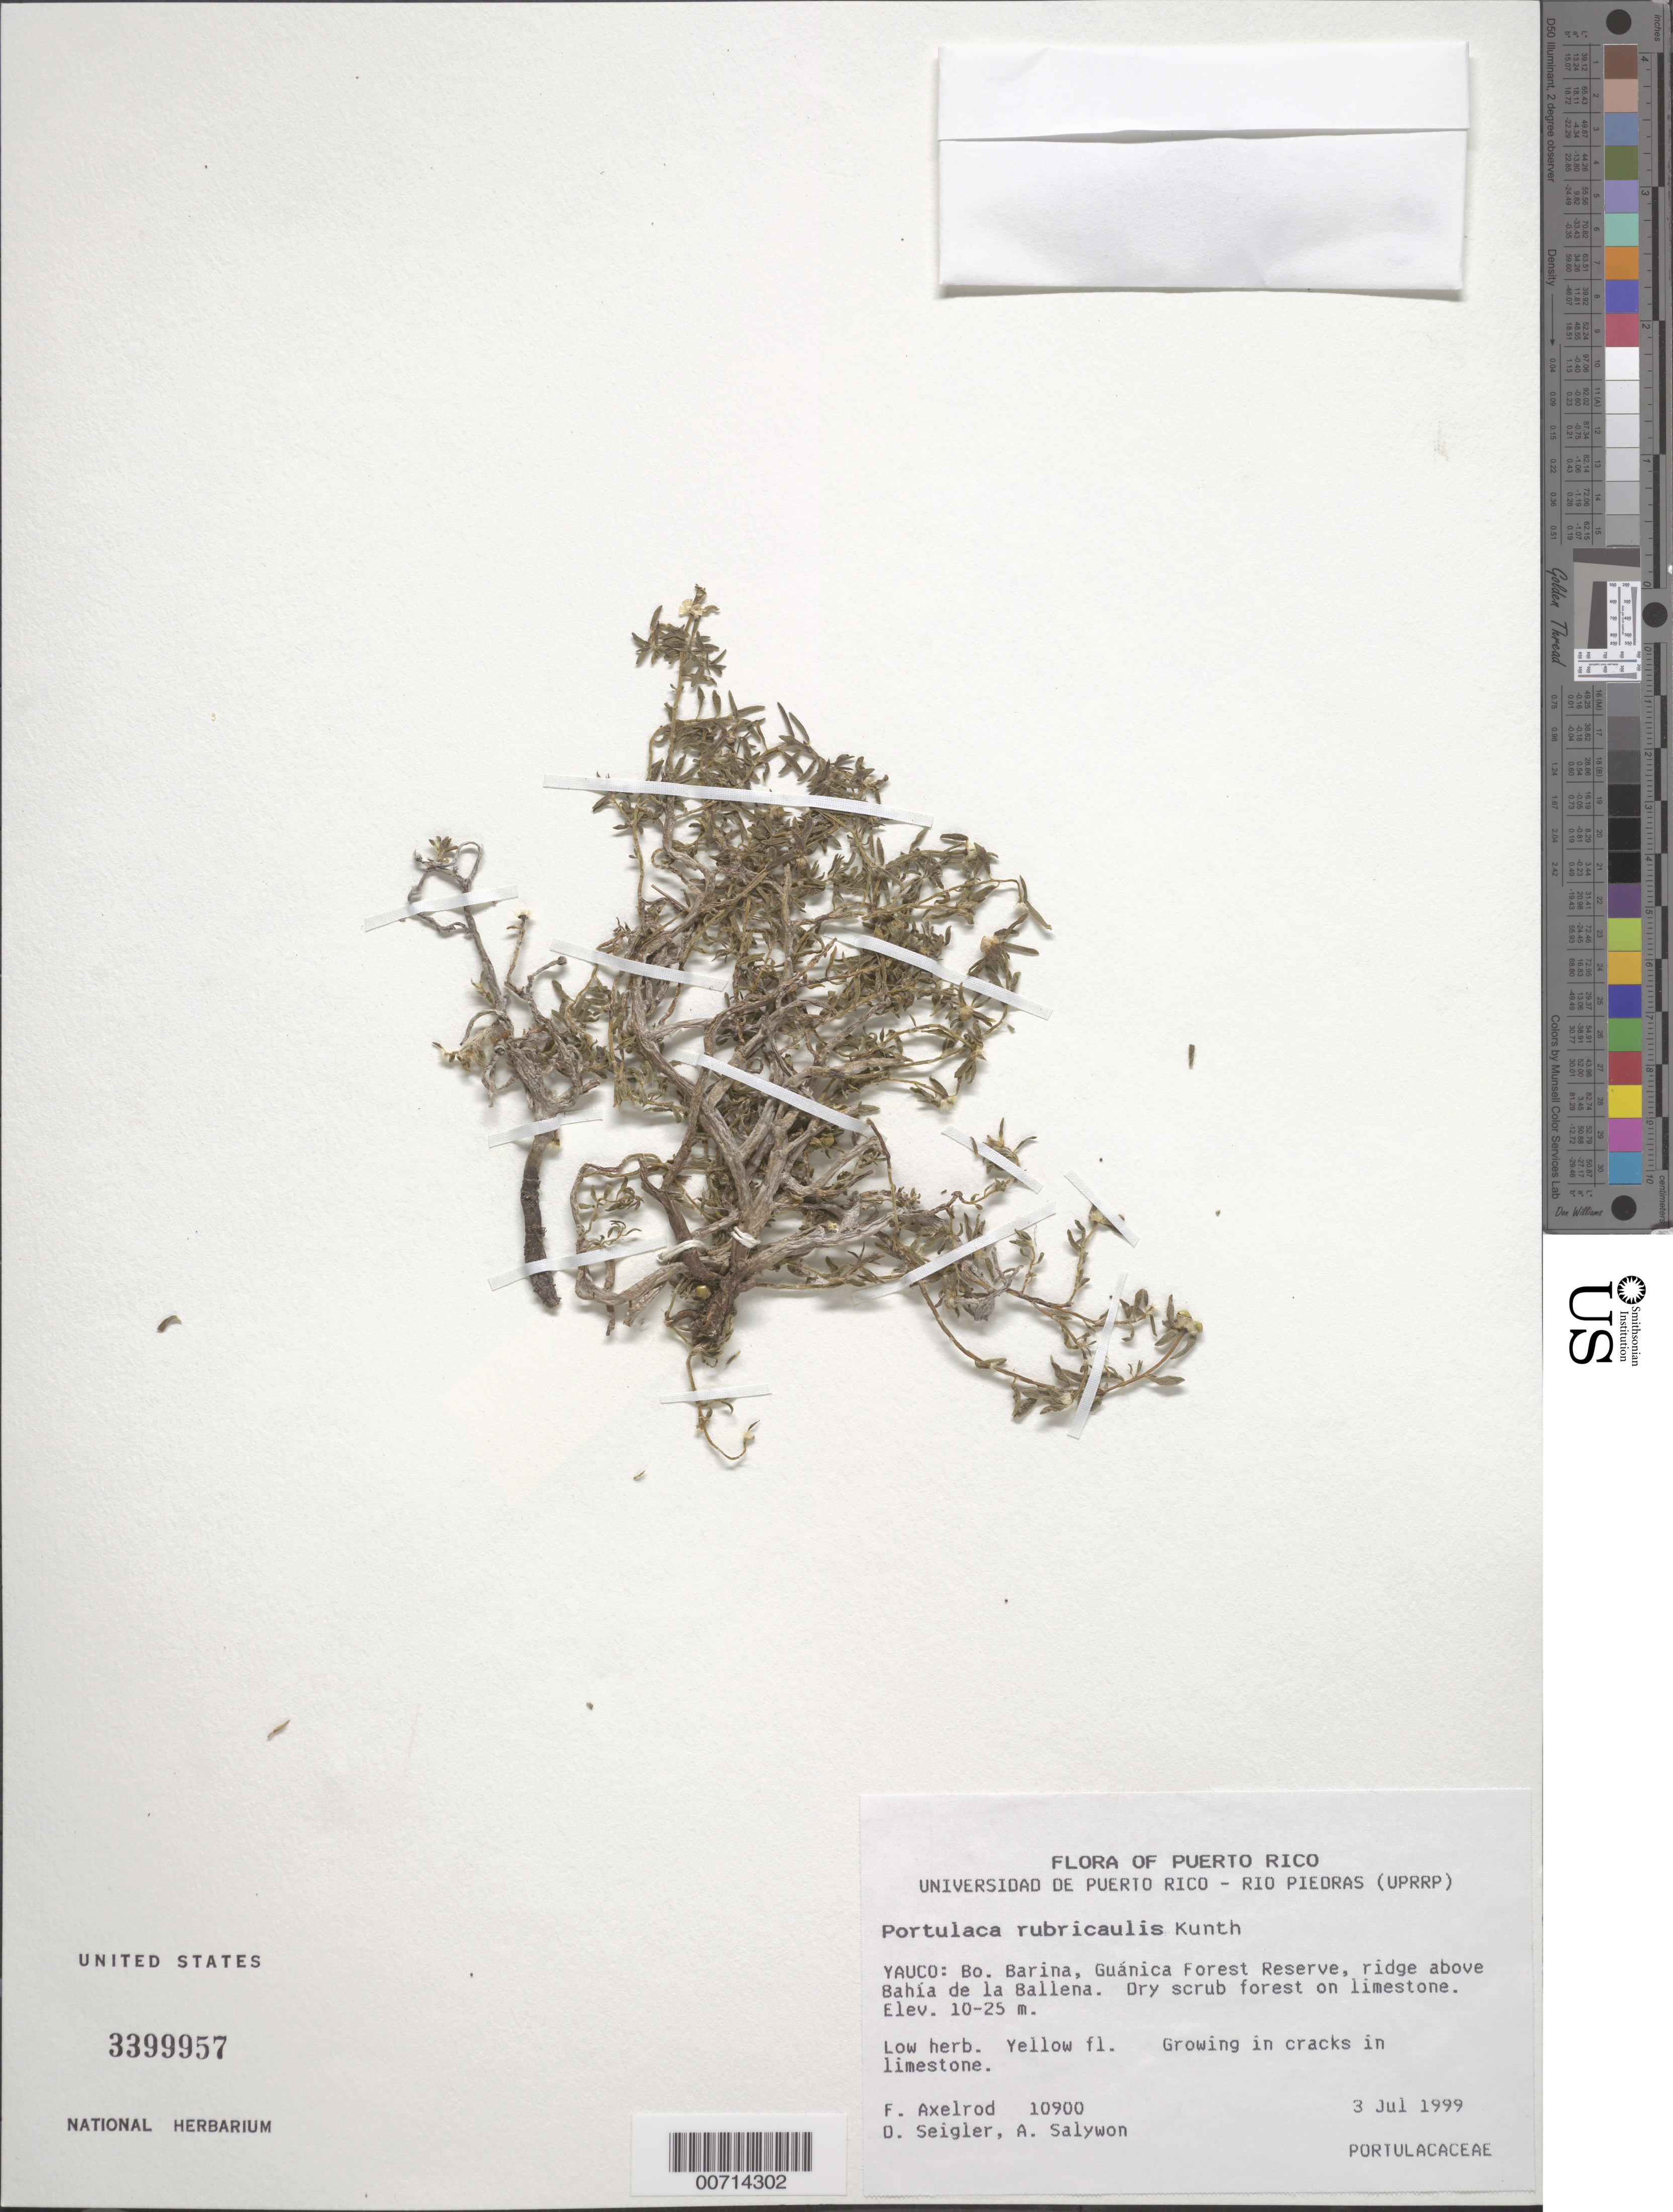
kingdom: Plantae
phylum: Tracheophyta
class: Magnoliopsida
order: Caryophyllales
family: Portulacaceae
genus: Portulaca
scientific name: Portulaca rubricaulis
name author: Kunth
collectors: F. S. Axelrod, D. Seigler & A. M. Salywon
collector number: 10900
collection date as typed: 03 Jul 1999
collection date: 1999-07-03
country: Puerto Rico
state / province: Yauco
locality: Yauco: Bo. Barina, Guanica Forest Reserve, ridge above Bahia de la Ballena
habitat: Dry scrub forest on limestone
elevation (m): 10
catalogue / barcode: US 3399957